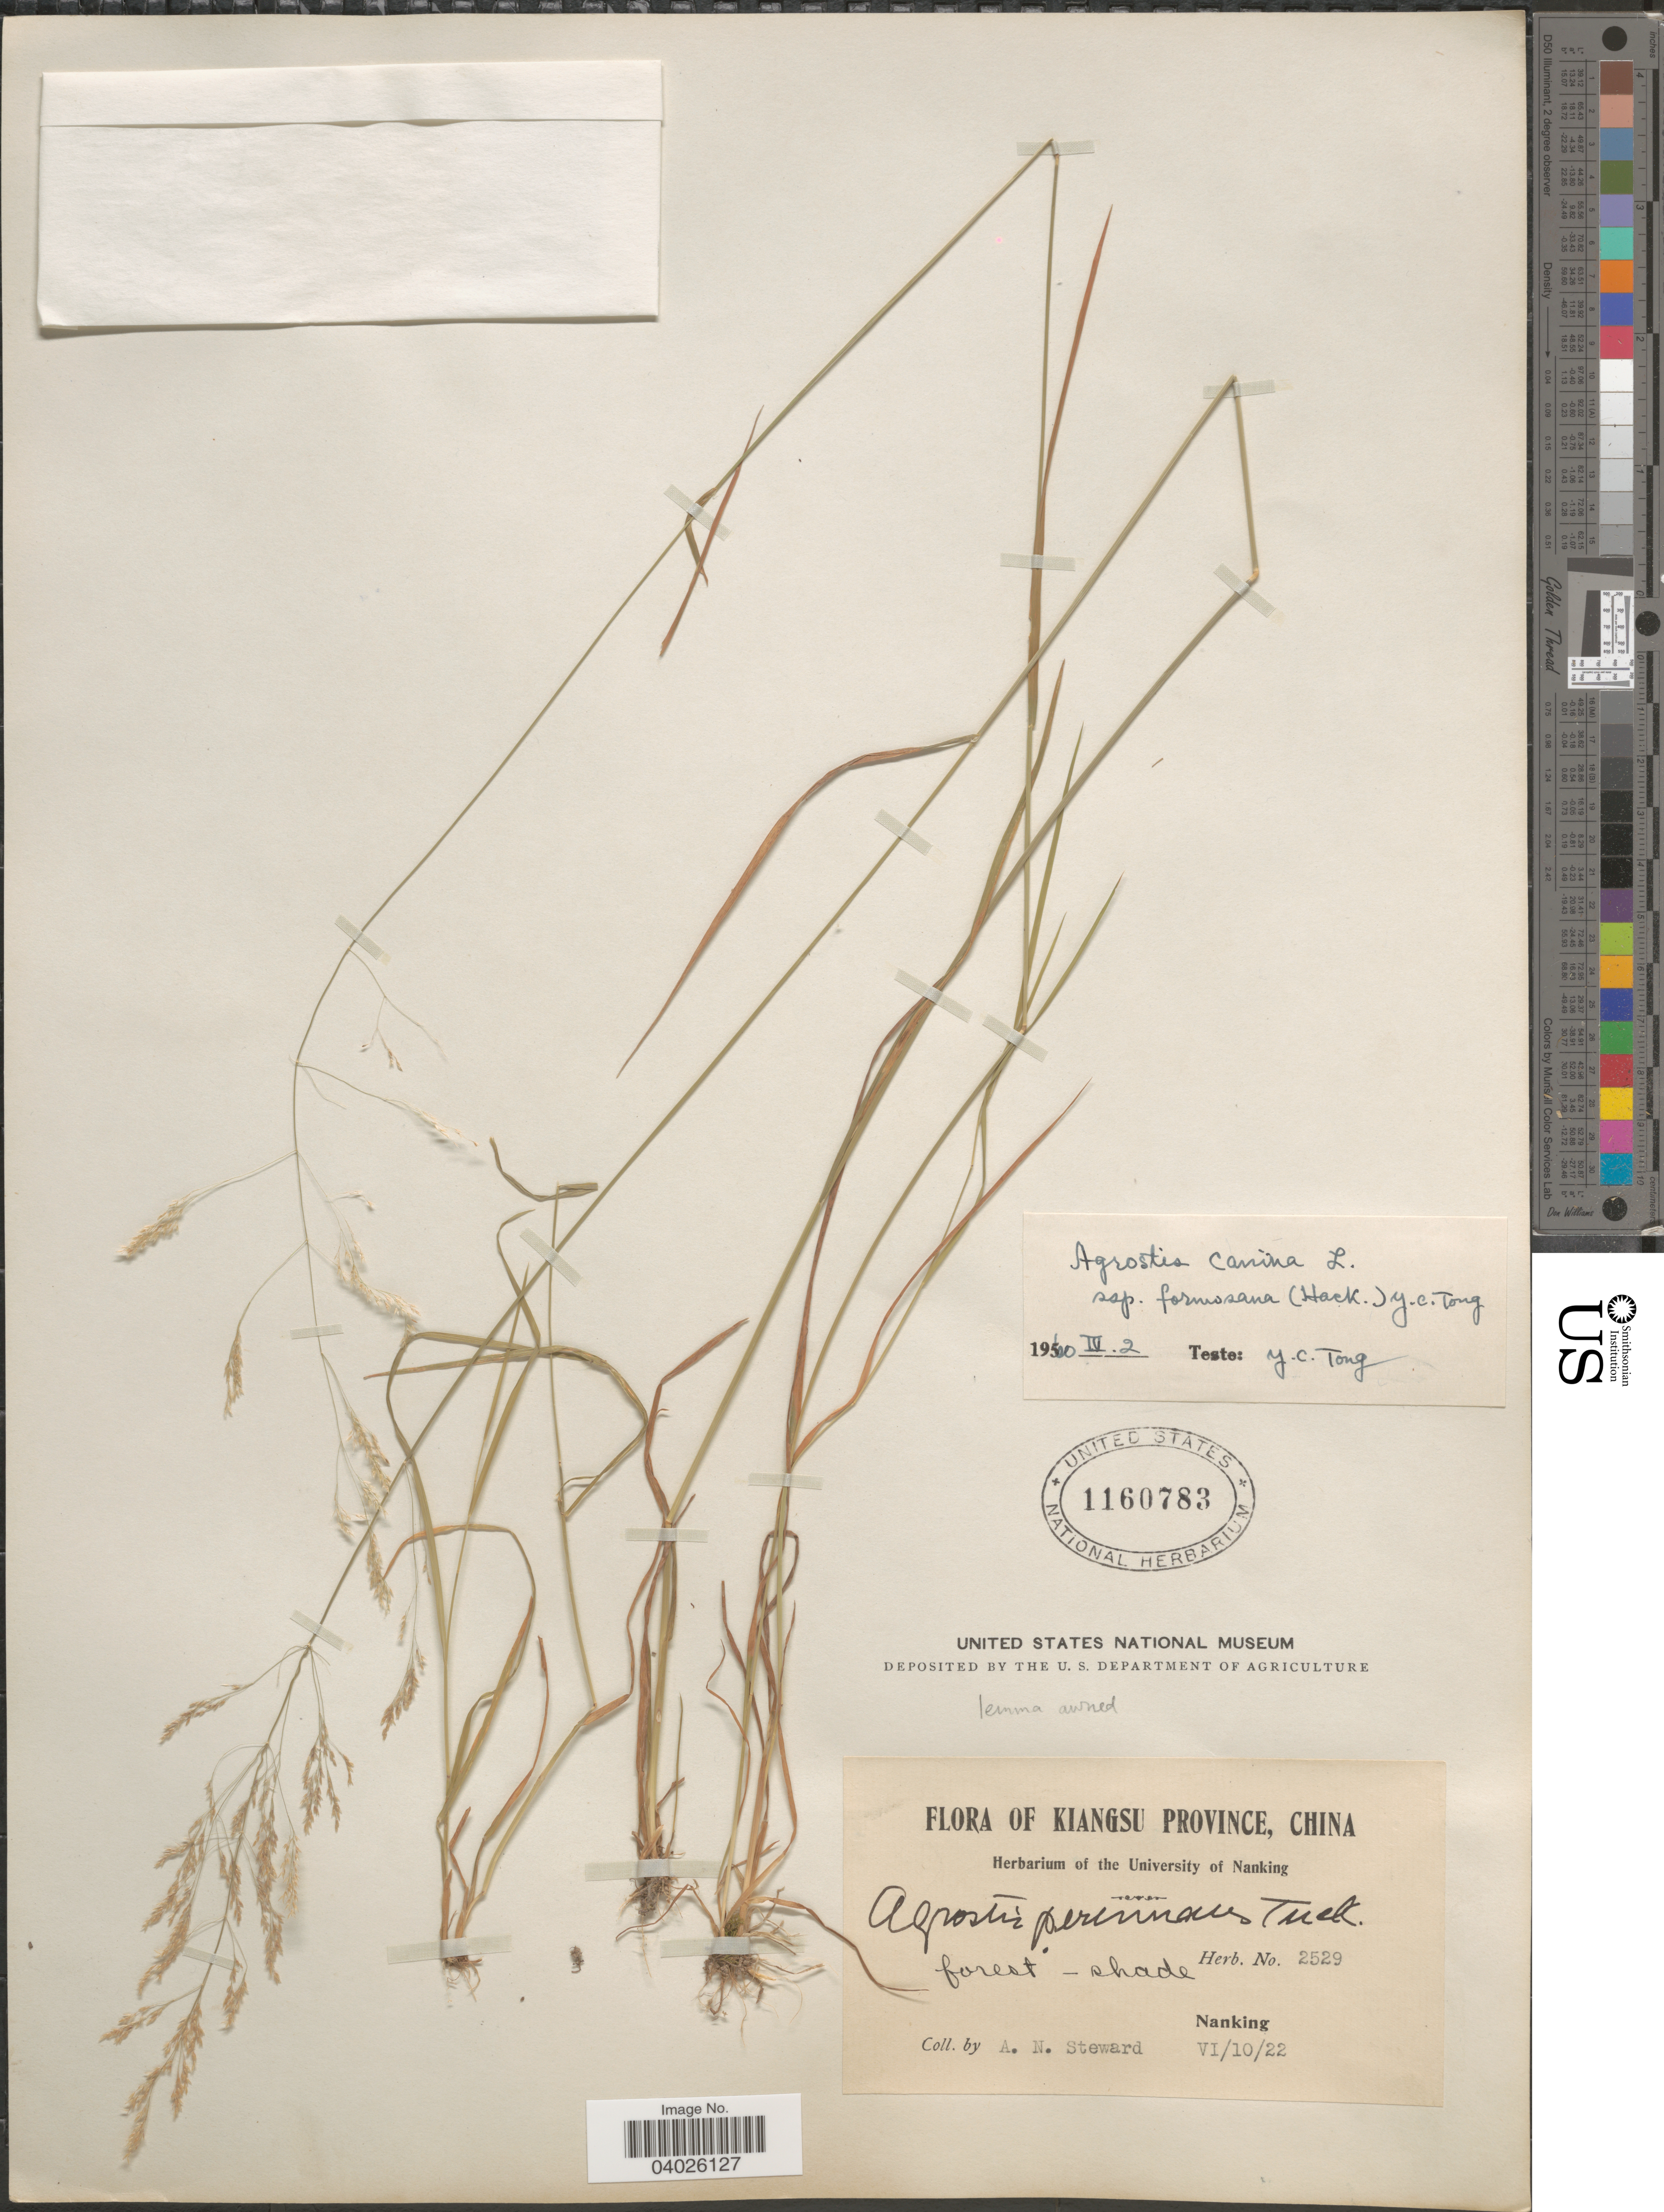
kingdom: Plantae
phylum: Tracheophyta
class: Liliopsida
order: Poales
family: Poaceae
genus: Agrostis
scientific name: Agrostis canina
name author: L.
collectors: A. N. Steward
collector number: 2529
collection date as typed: Transcribed d/m/y: 10/6/22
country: China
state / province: Jiangsu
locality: Kiangsu Province. Nanking.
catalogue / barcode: US 1160783